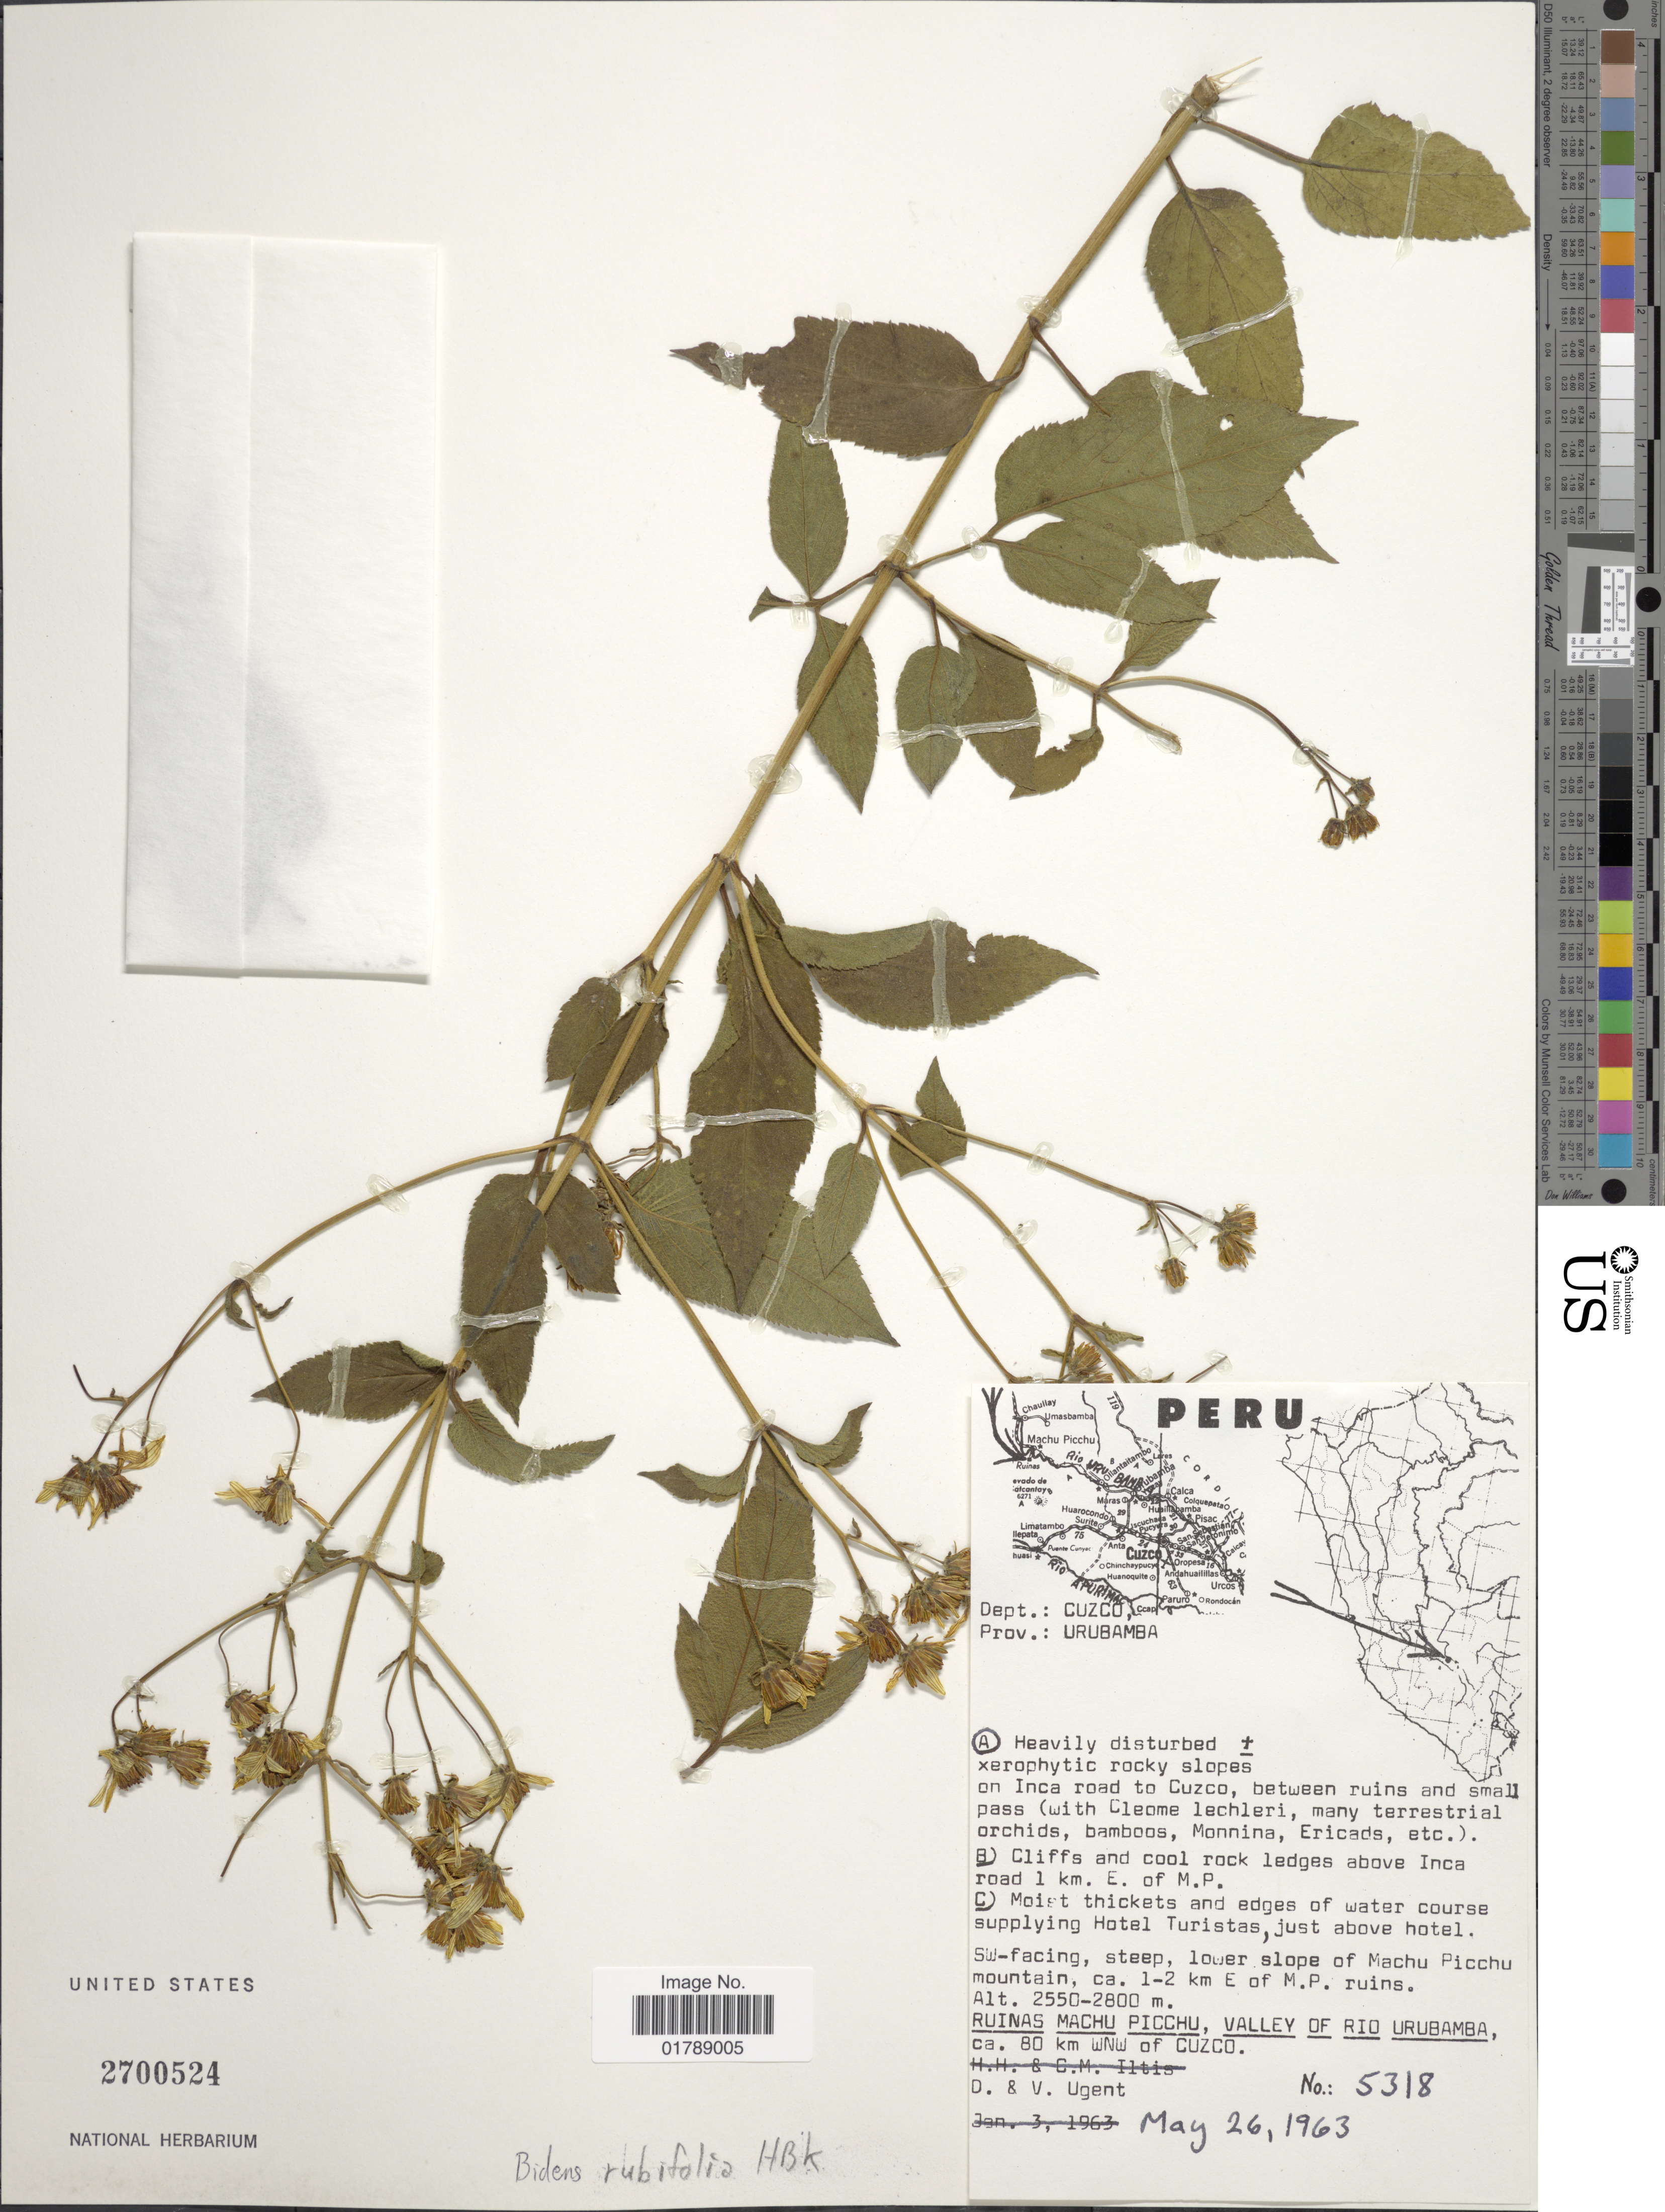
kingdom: Plantae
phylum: Tracheophyta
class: Magnoliopsida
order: Asterales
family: Asteraceae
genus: Bidens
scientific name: Bidens rubifolia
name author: Kunth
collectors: D. Ugent & V. Ugent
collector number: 5318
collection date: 1963-05-26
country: Peru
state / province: Cusco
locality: Prov.: Urubamba. on Inca road to Cuzco, between ruins and small pass. SW-facing, steep, lower slope of Machu Picchu mountain, ca. 1-2 km E of M. P. ruins. Ruinas Machu Picchu, Valley of Rio Urubamba, ca. 80 km WNW of Cuzco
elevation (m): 2550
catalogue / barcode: US 2700524